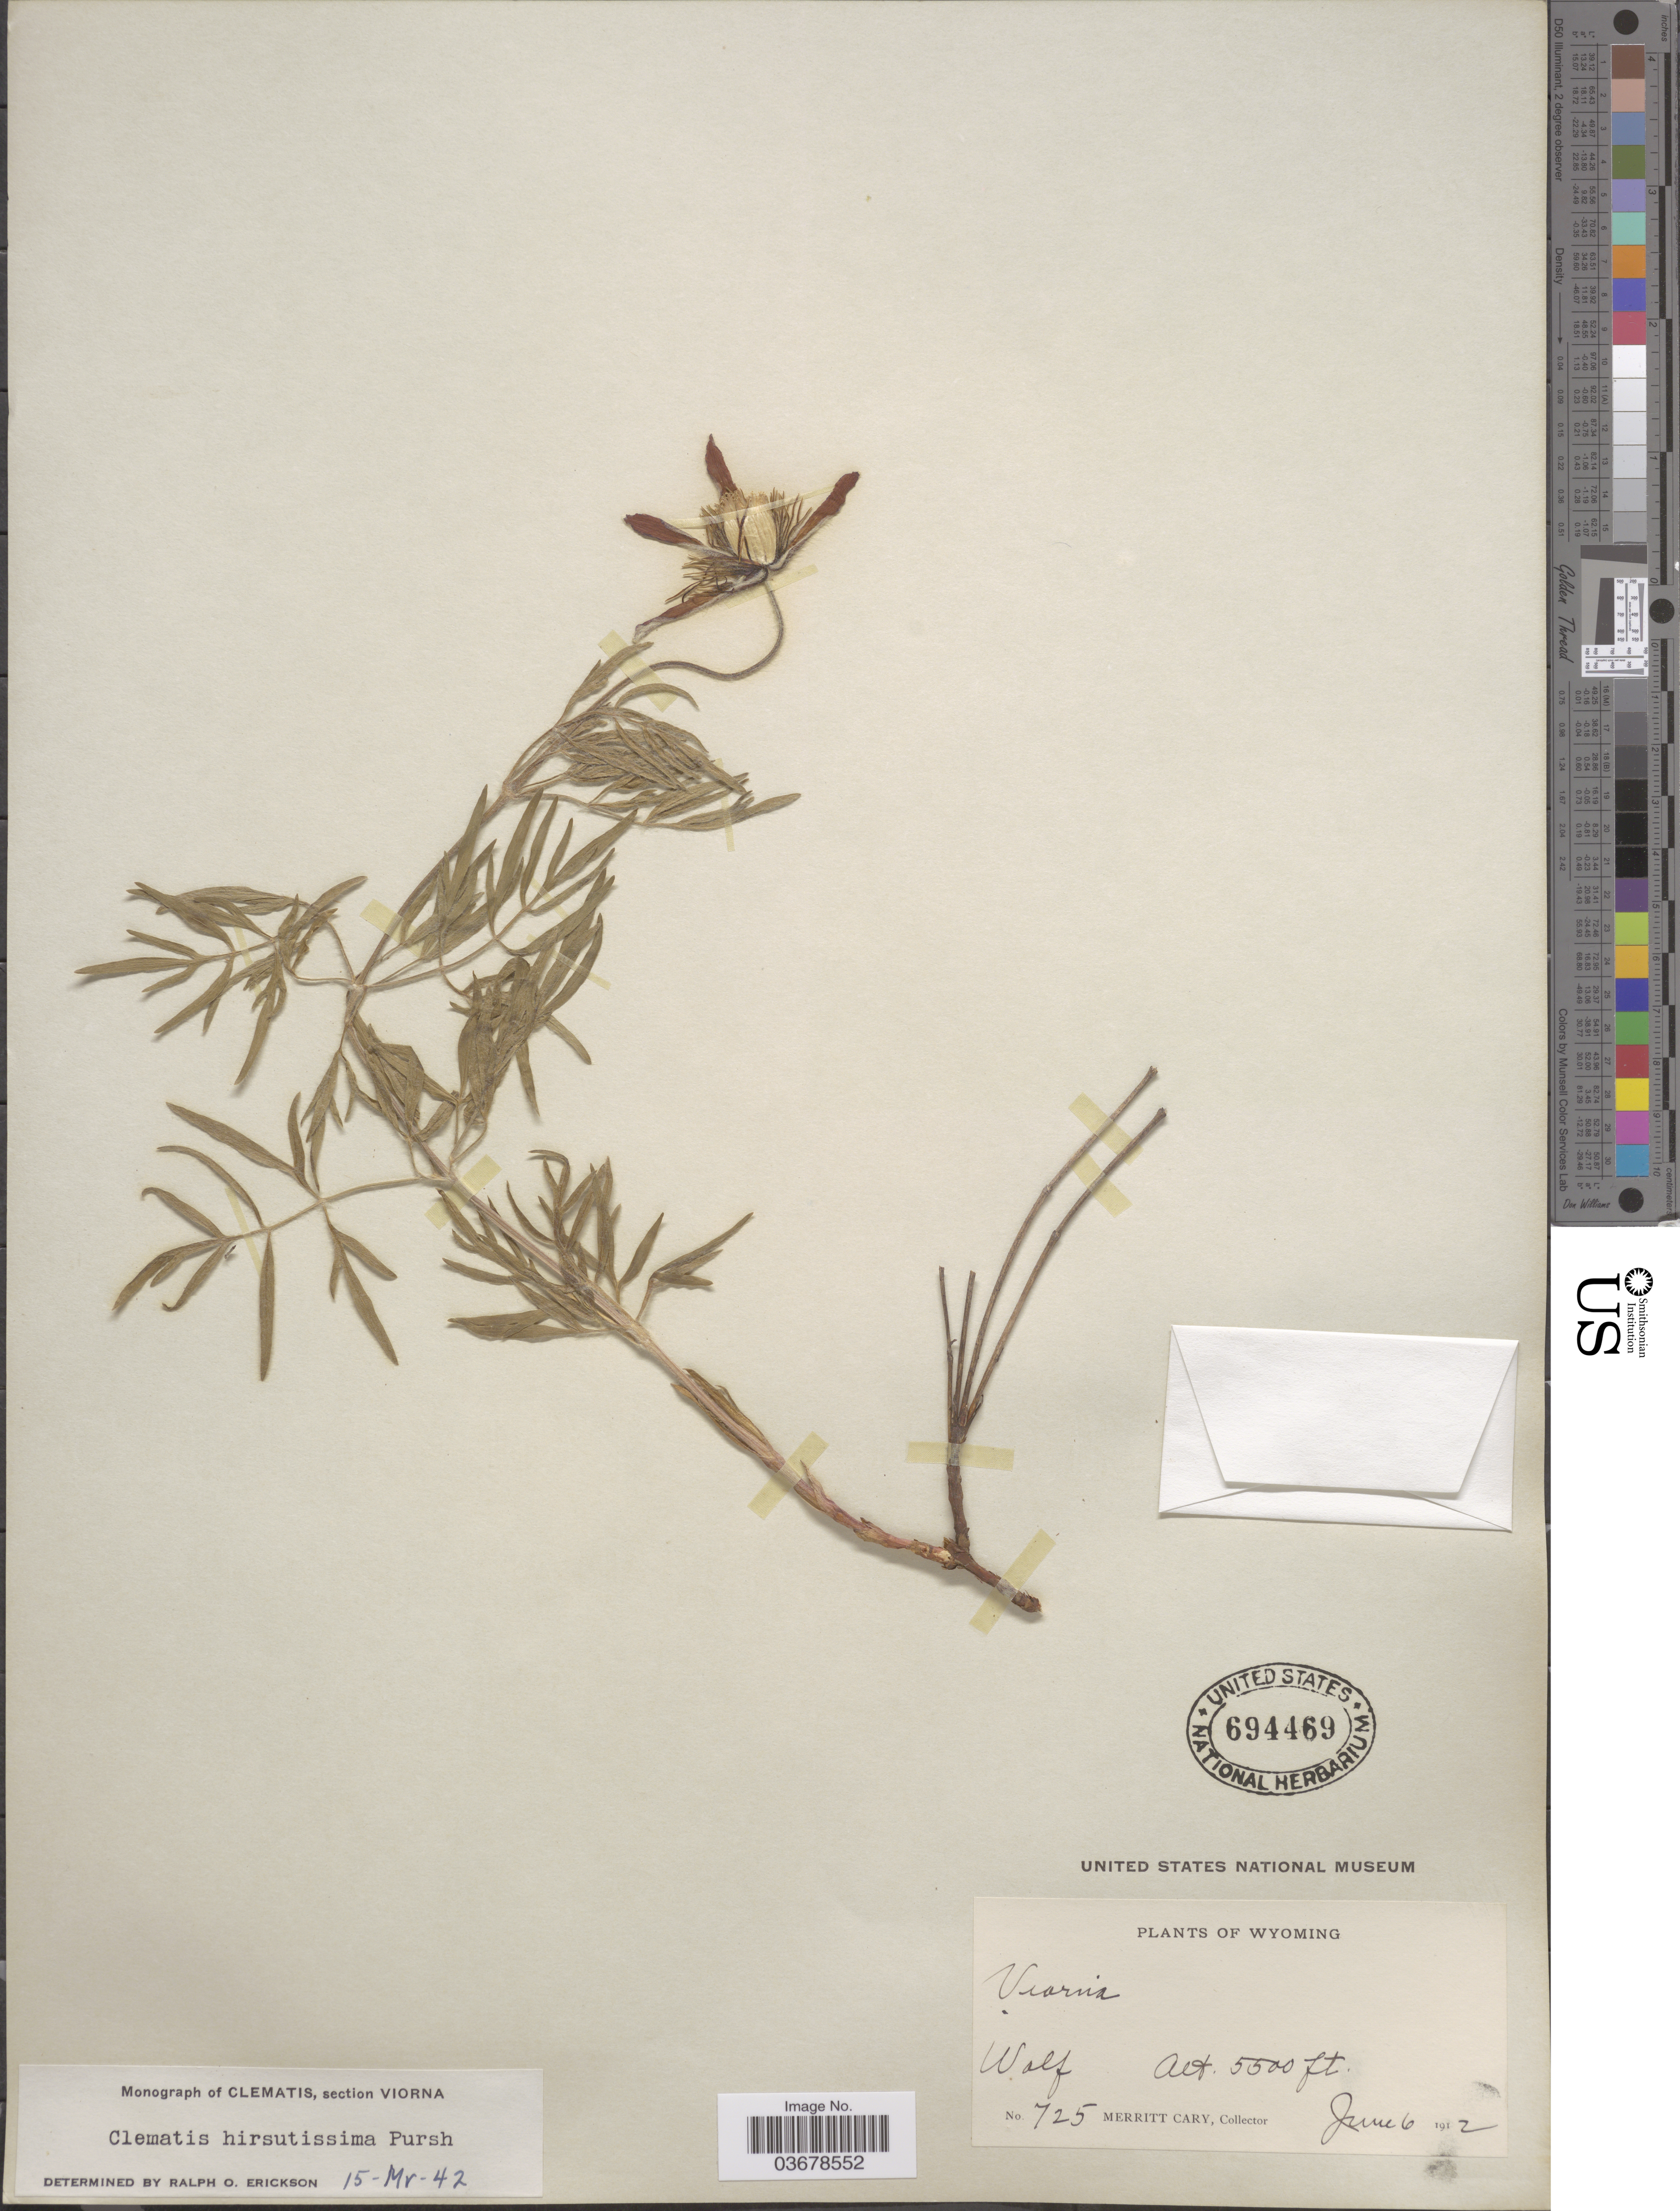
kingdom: Plantae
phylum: Tracheophyta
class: Magnoliopsida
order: Ranunculales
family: Ranunculaceae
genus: Clematis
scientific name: Clematis viorna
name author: L.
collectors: M. Cary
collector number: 725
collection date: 1912-06-06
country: United States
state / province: Wyoming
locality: Wolf.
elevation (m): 1676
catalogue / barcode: US 694469